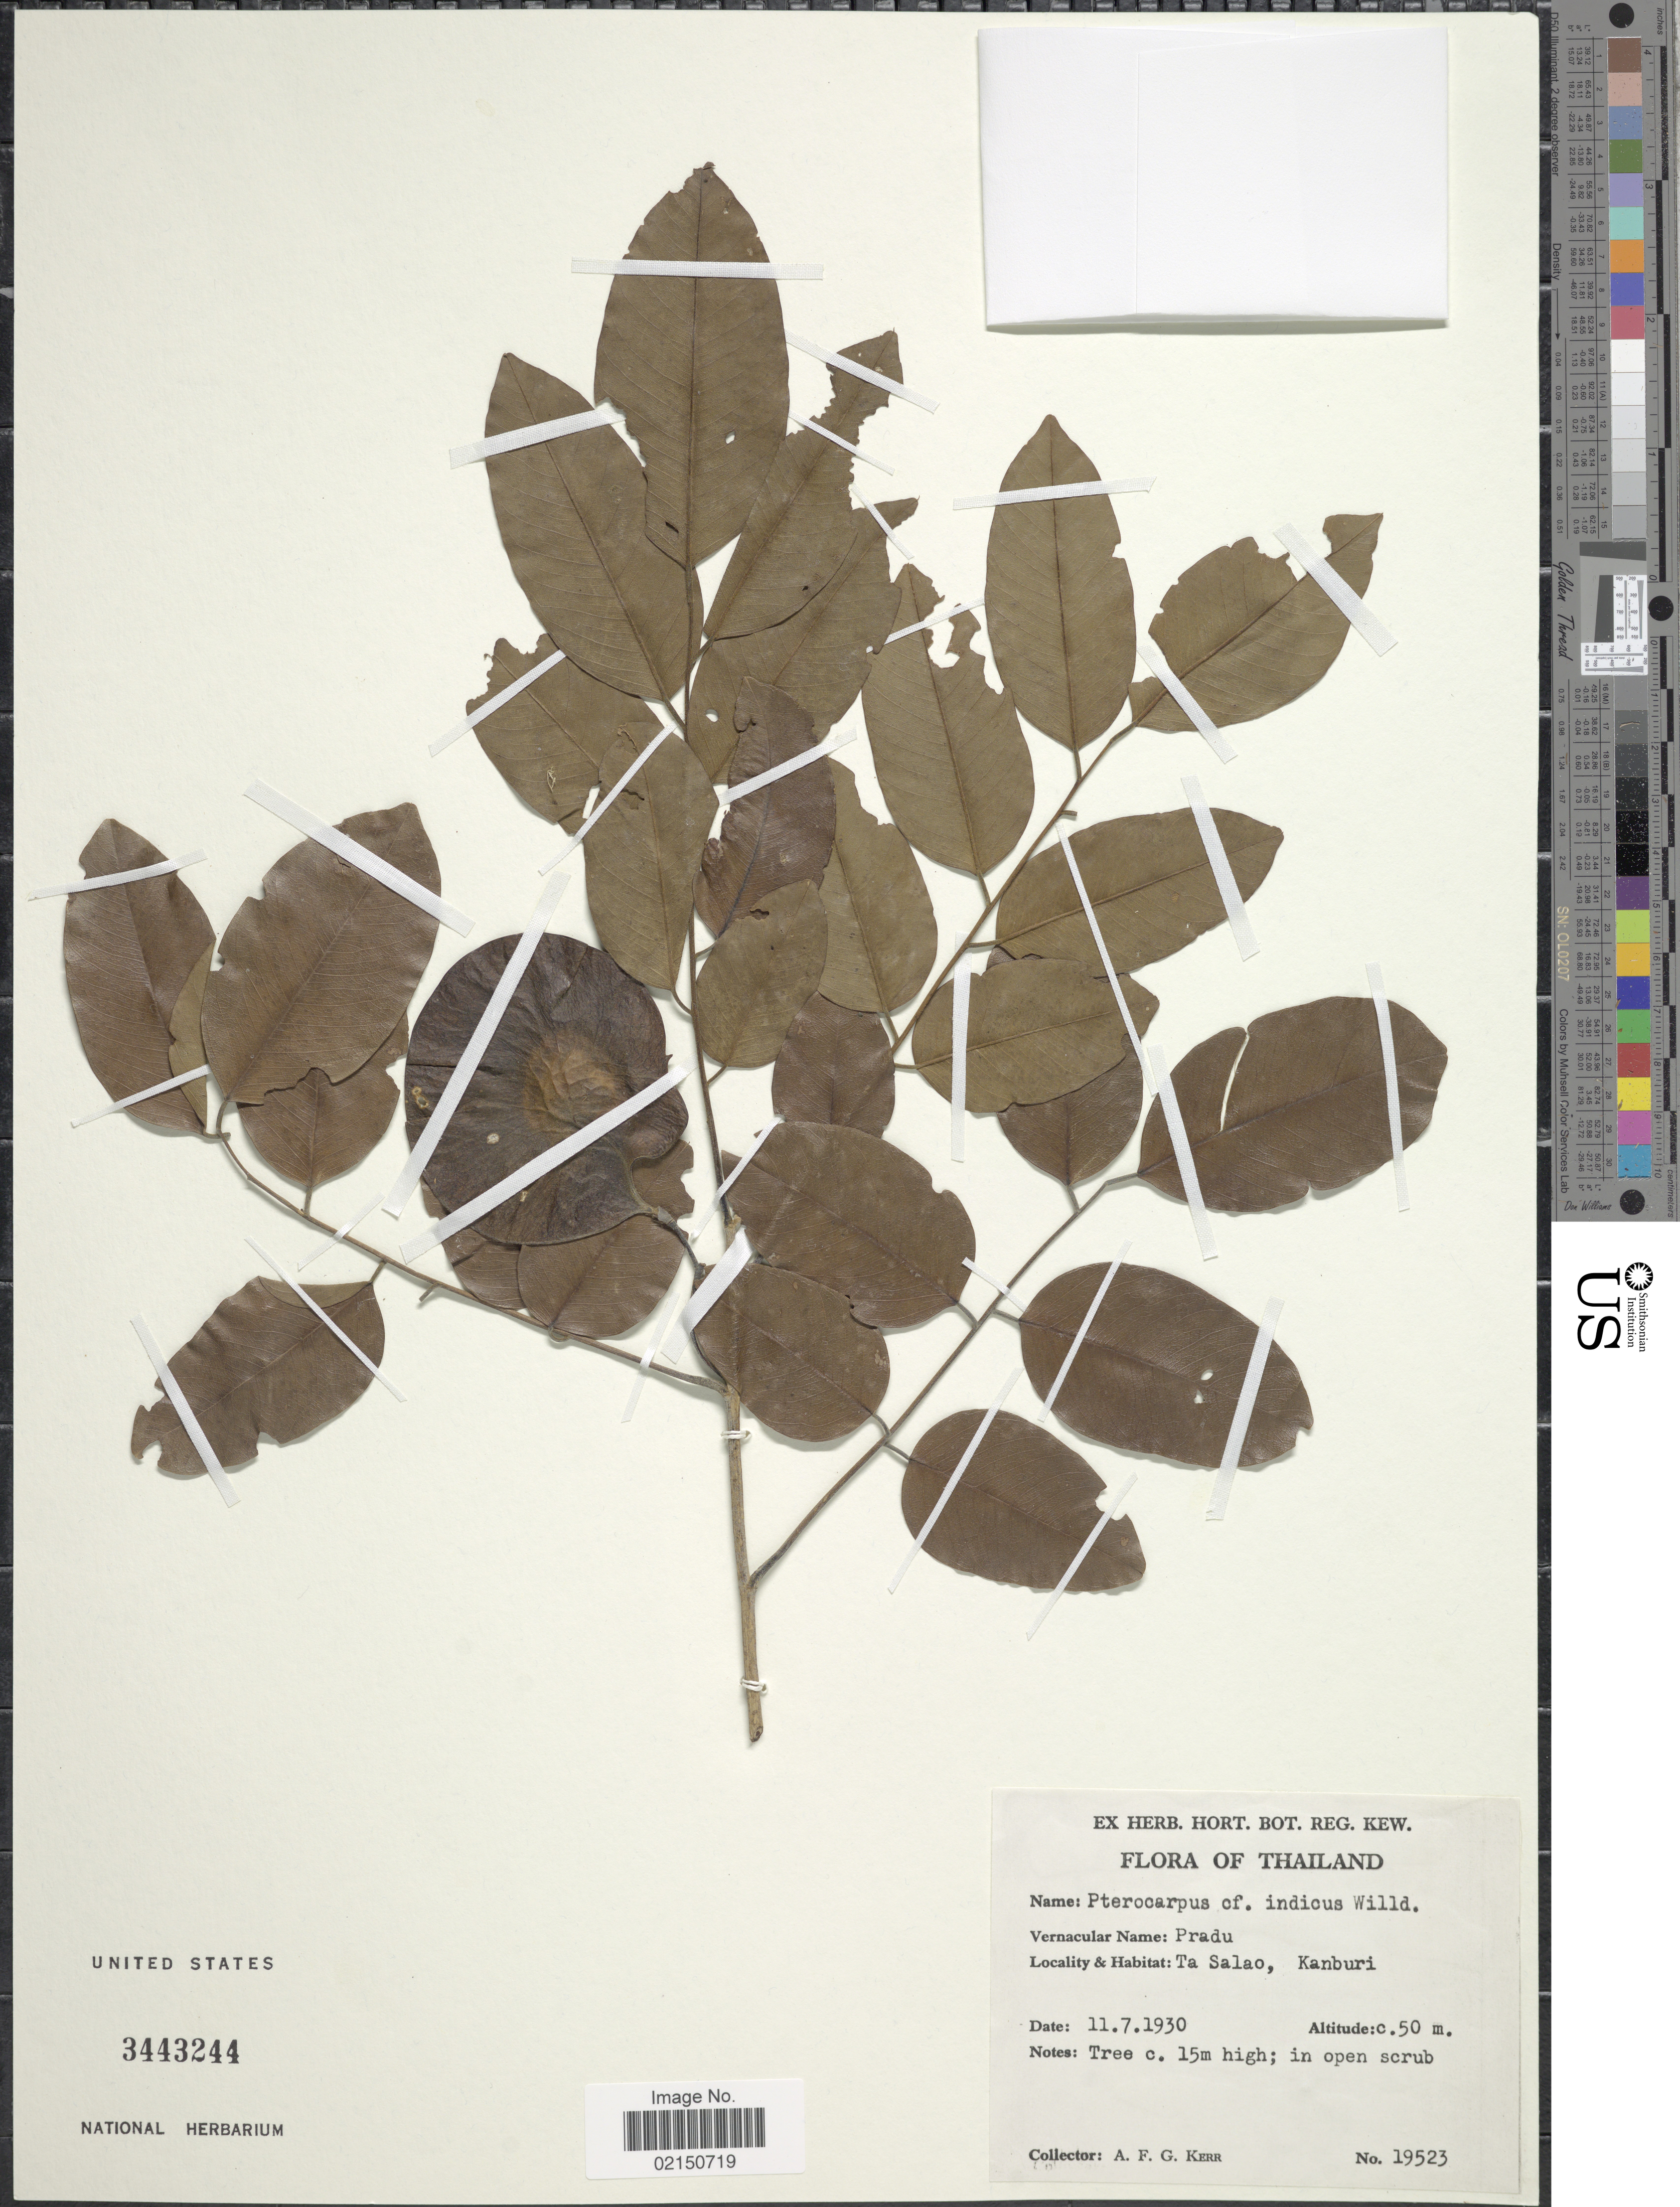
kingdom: Plantae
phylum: Tracheophyta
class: Magnoliopsida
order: Fabales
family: Fabaceae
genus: Pterocarpus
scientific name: Pterocarpus indicus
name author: Willd.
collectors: A. F. G. Kerr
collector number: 19523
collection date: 1930-07-11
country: Thailand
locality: Ta Salao, Kanburi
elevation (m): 50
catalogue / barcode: US 3443244